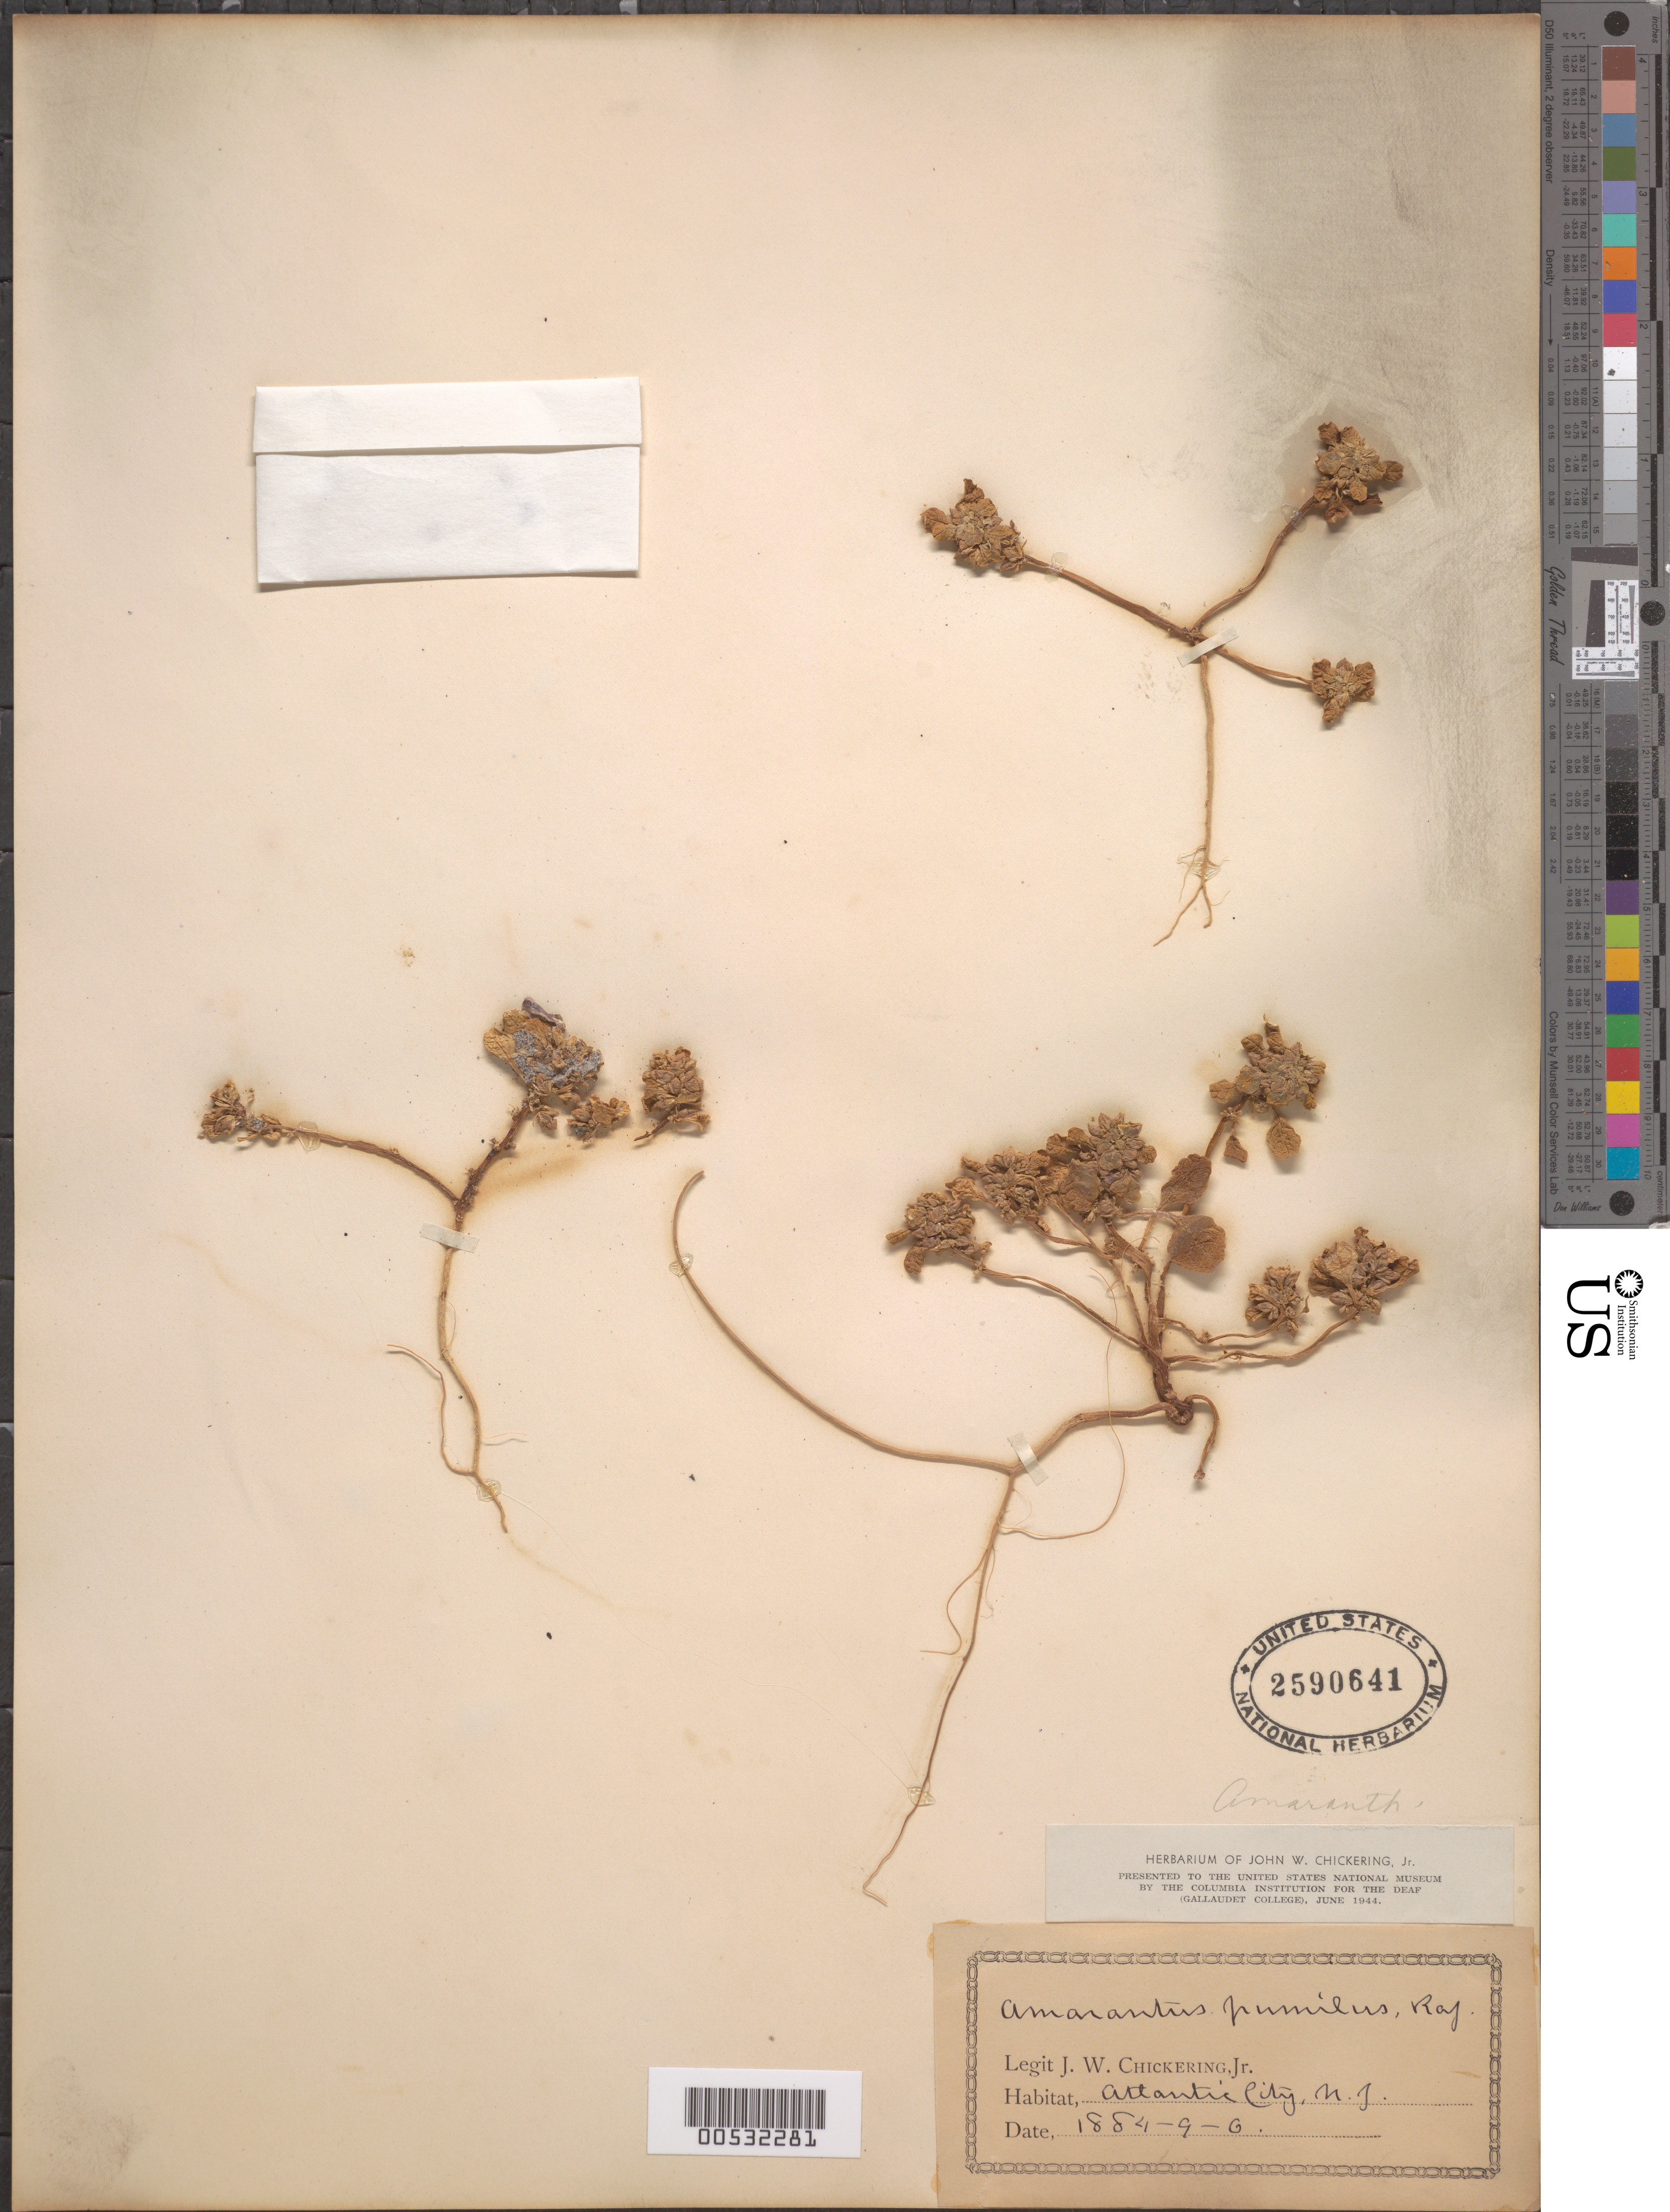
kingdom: Plantae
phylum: Tracheophyta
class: Magnoliopsida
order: Caryophyllales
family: Amaranthaceae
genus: Amaranthus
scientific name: Amaranthus pumilus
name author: Raf.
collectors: J. W. Chickering Jr.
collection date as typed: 09 Jun 1884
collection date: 1884-06-09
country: United States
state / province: New Jersey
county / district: Atlantic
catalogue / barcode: US 2590641